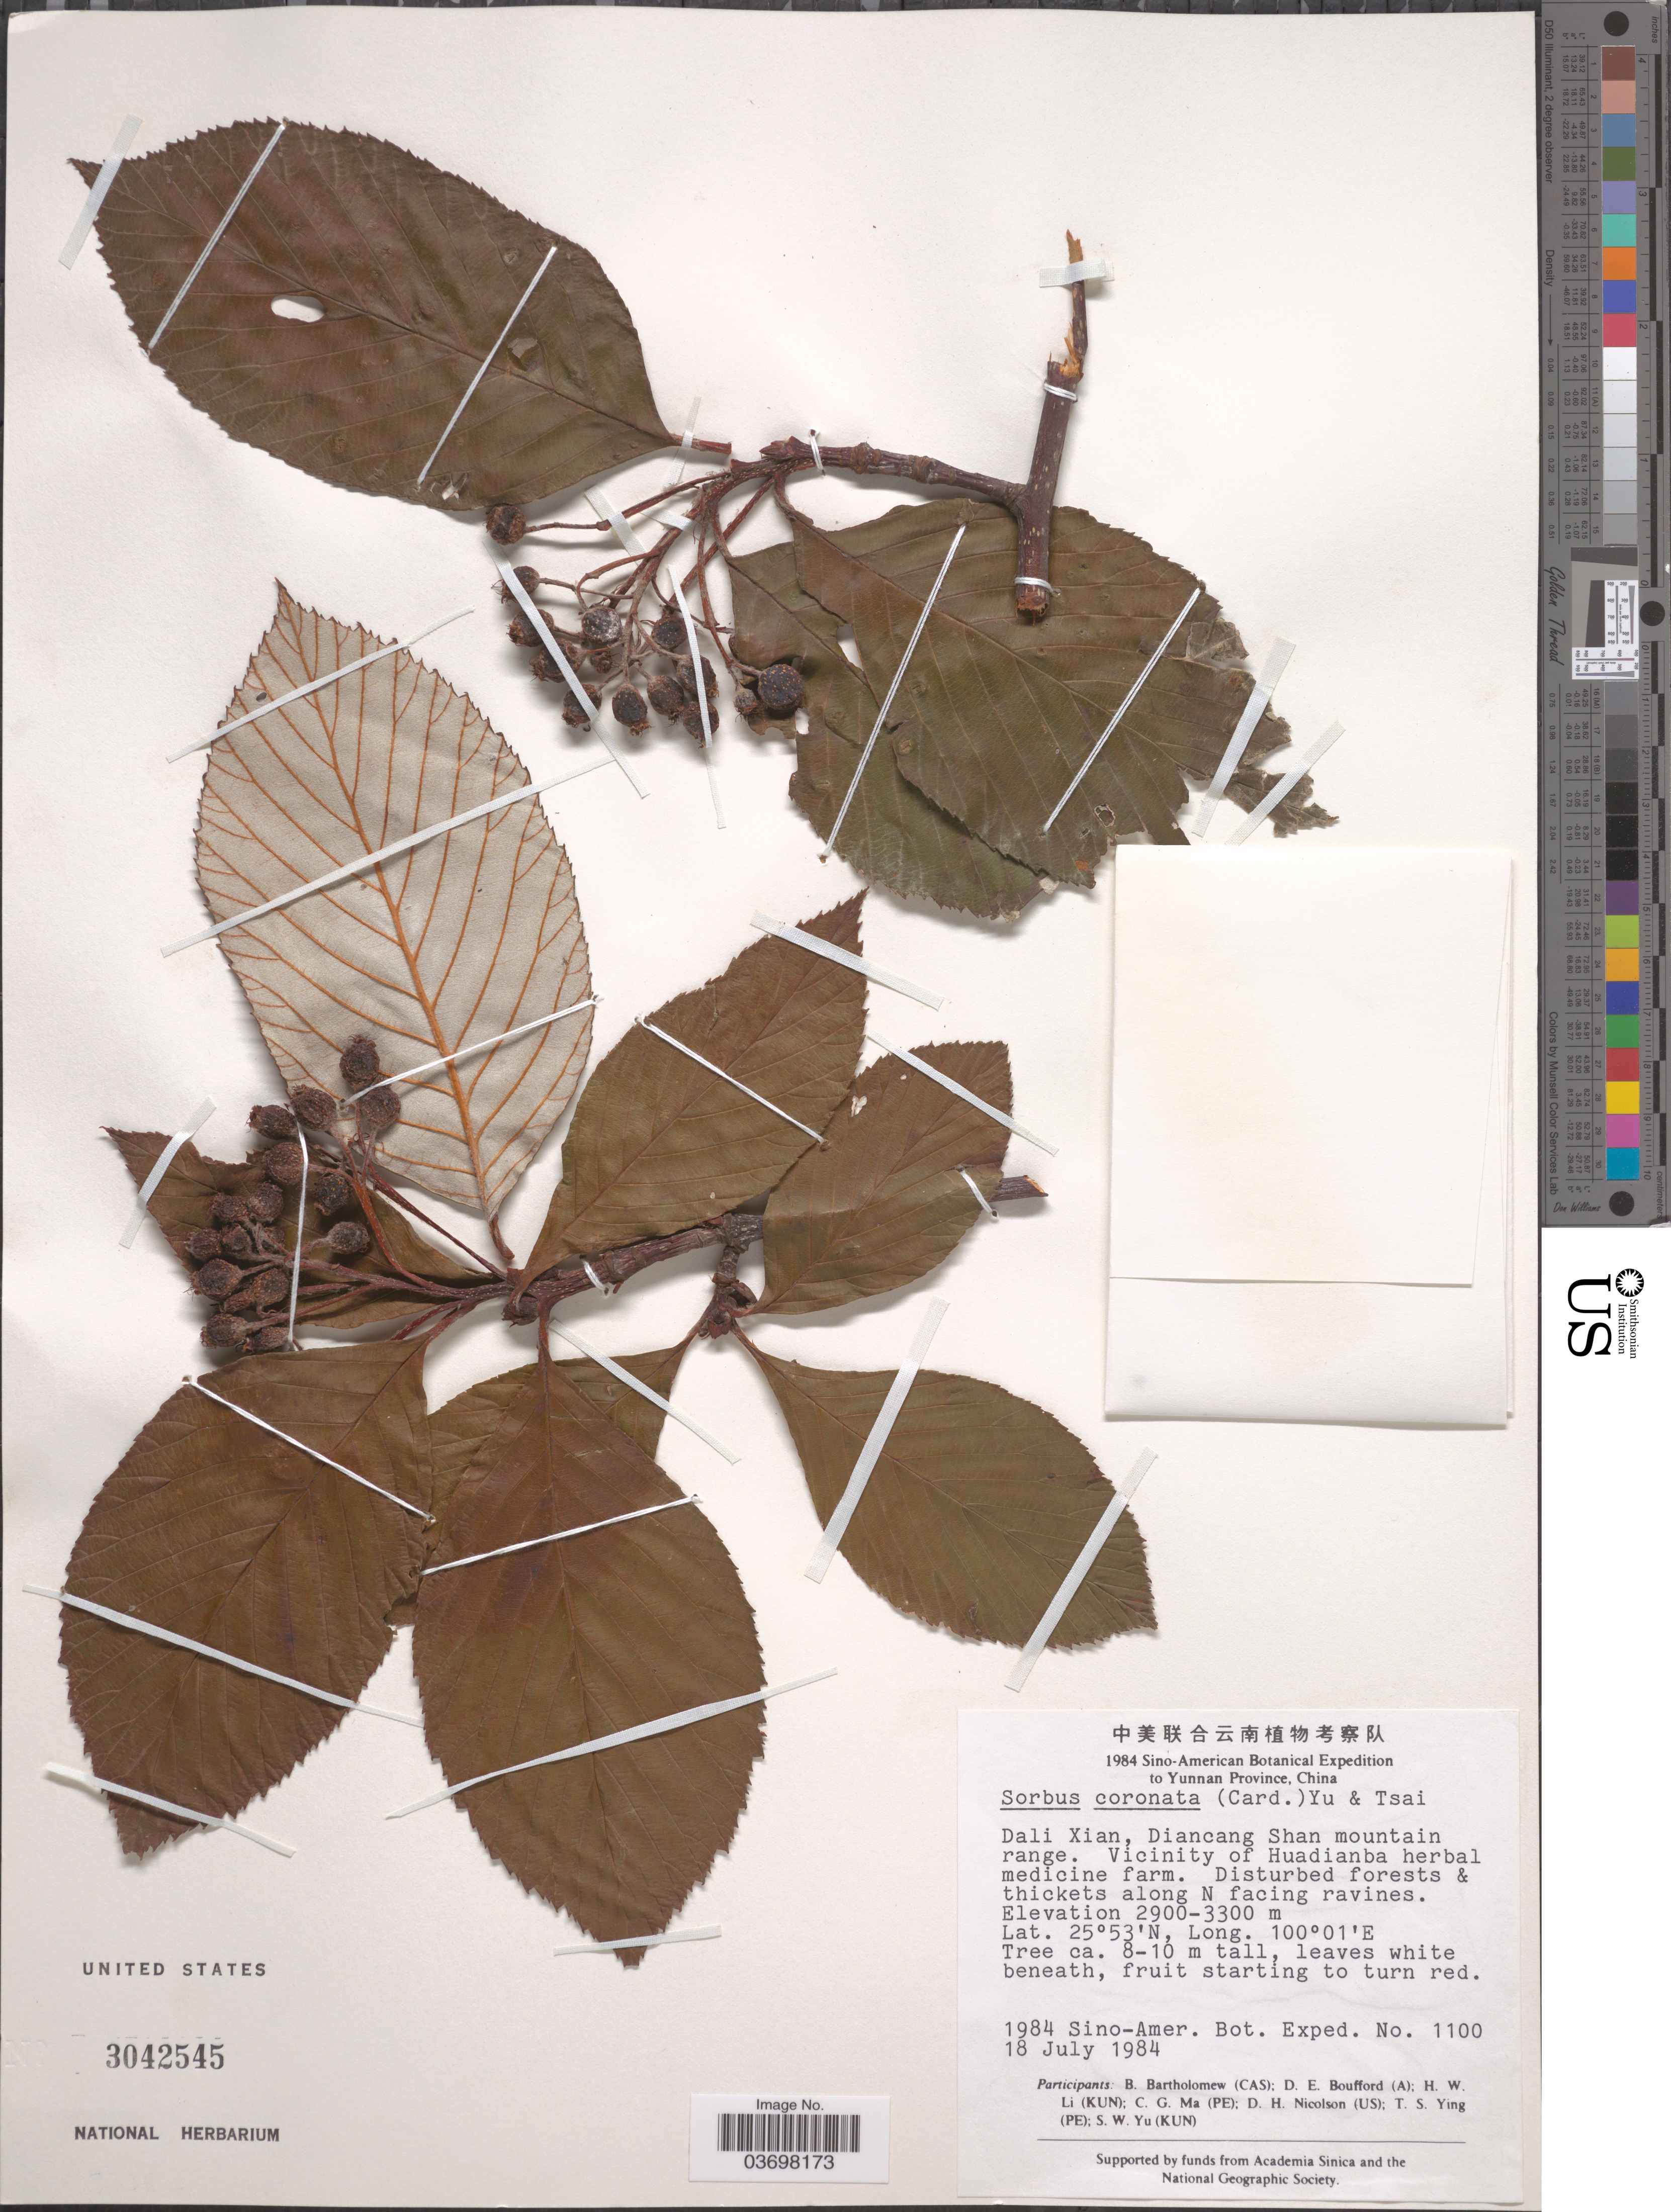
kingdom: Plantae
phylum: Tracheophyta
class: Magnoliopsida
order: Rosales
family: Rosaceae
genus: Sorbus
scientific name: Sorbus coronata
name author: (Cardot) T.T. Yu & Tsai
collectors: Sino-Amer. Bot. Exped. 1984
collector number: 1100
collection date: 1984-07-18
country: China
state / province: Yunnan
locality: Dali Xian, Diancang Shan mountain range. Vicinity of Huadianba herbal medicine farm. Along N facing ravines.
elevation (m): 2900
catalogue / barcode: US 3042545